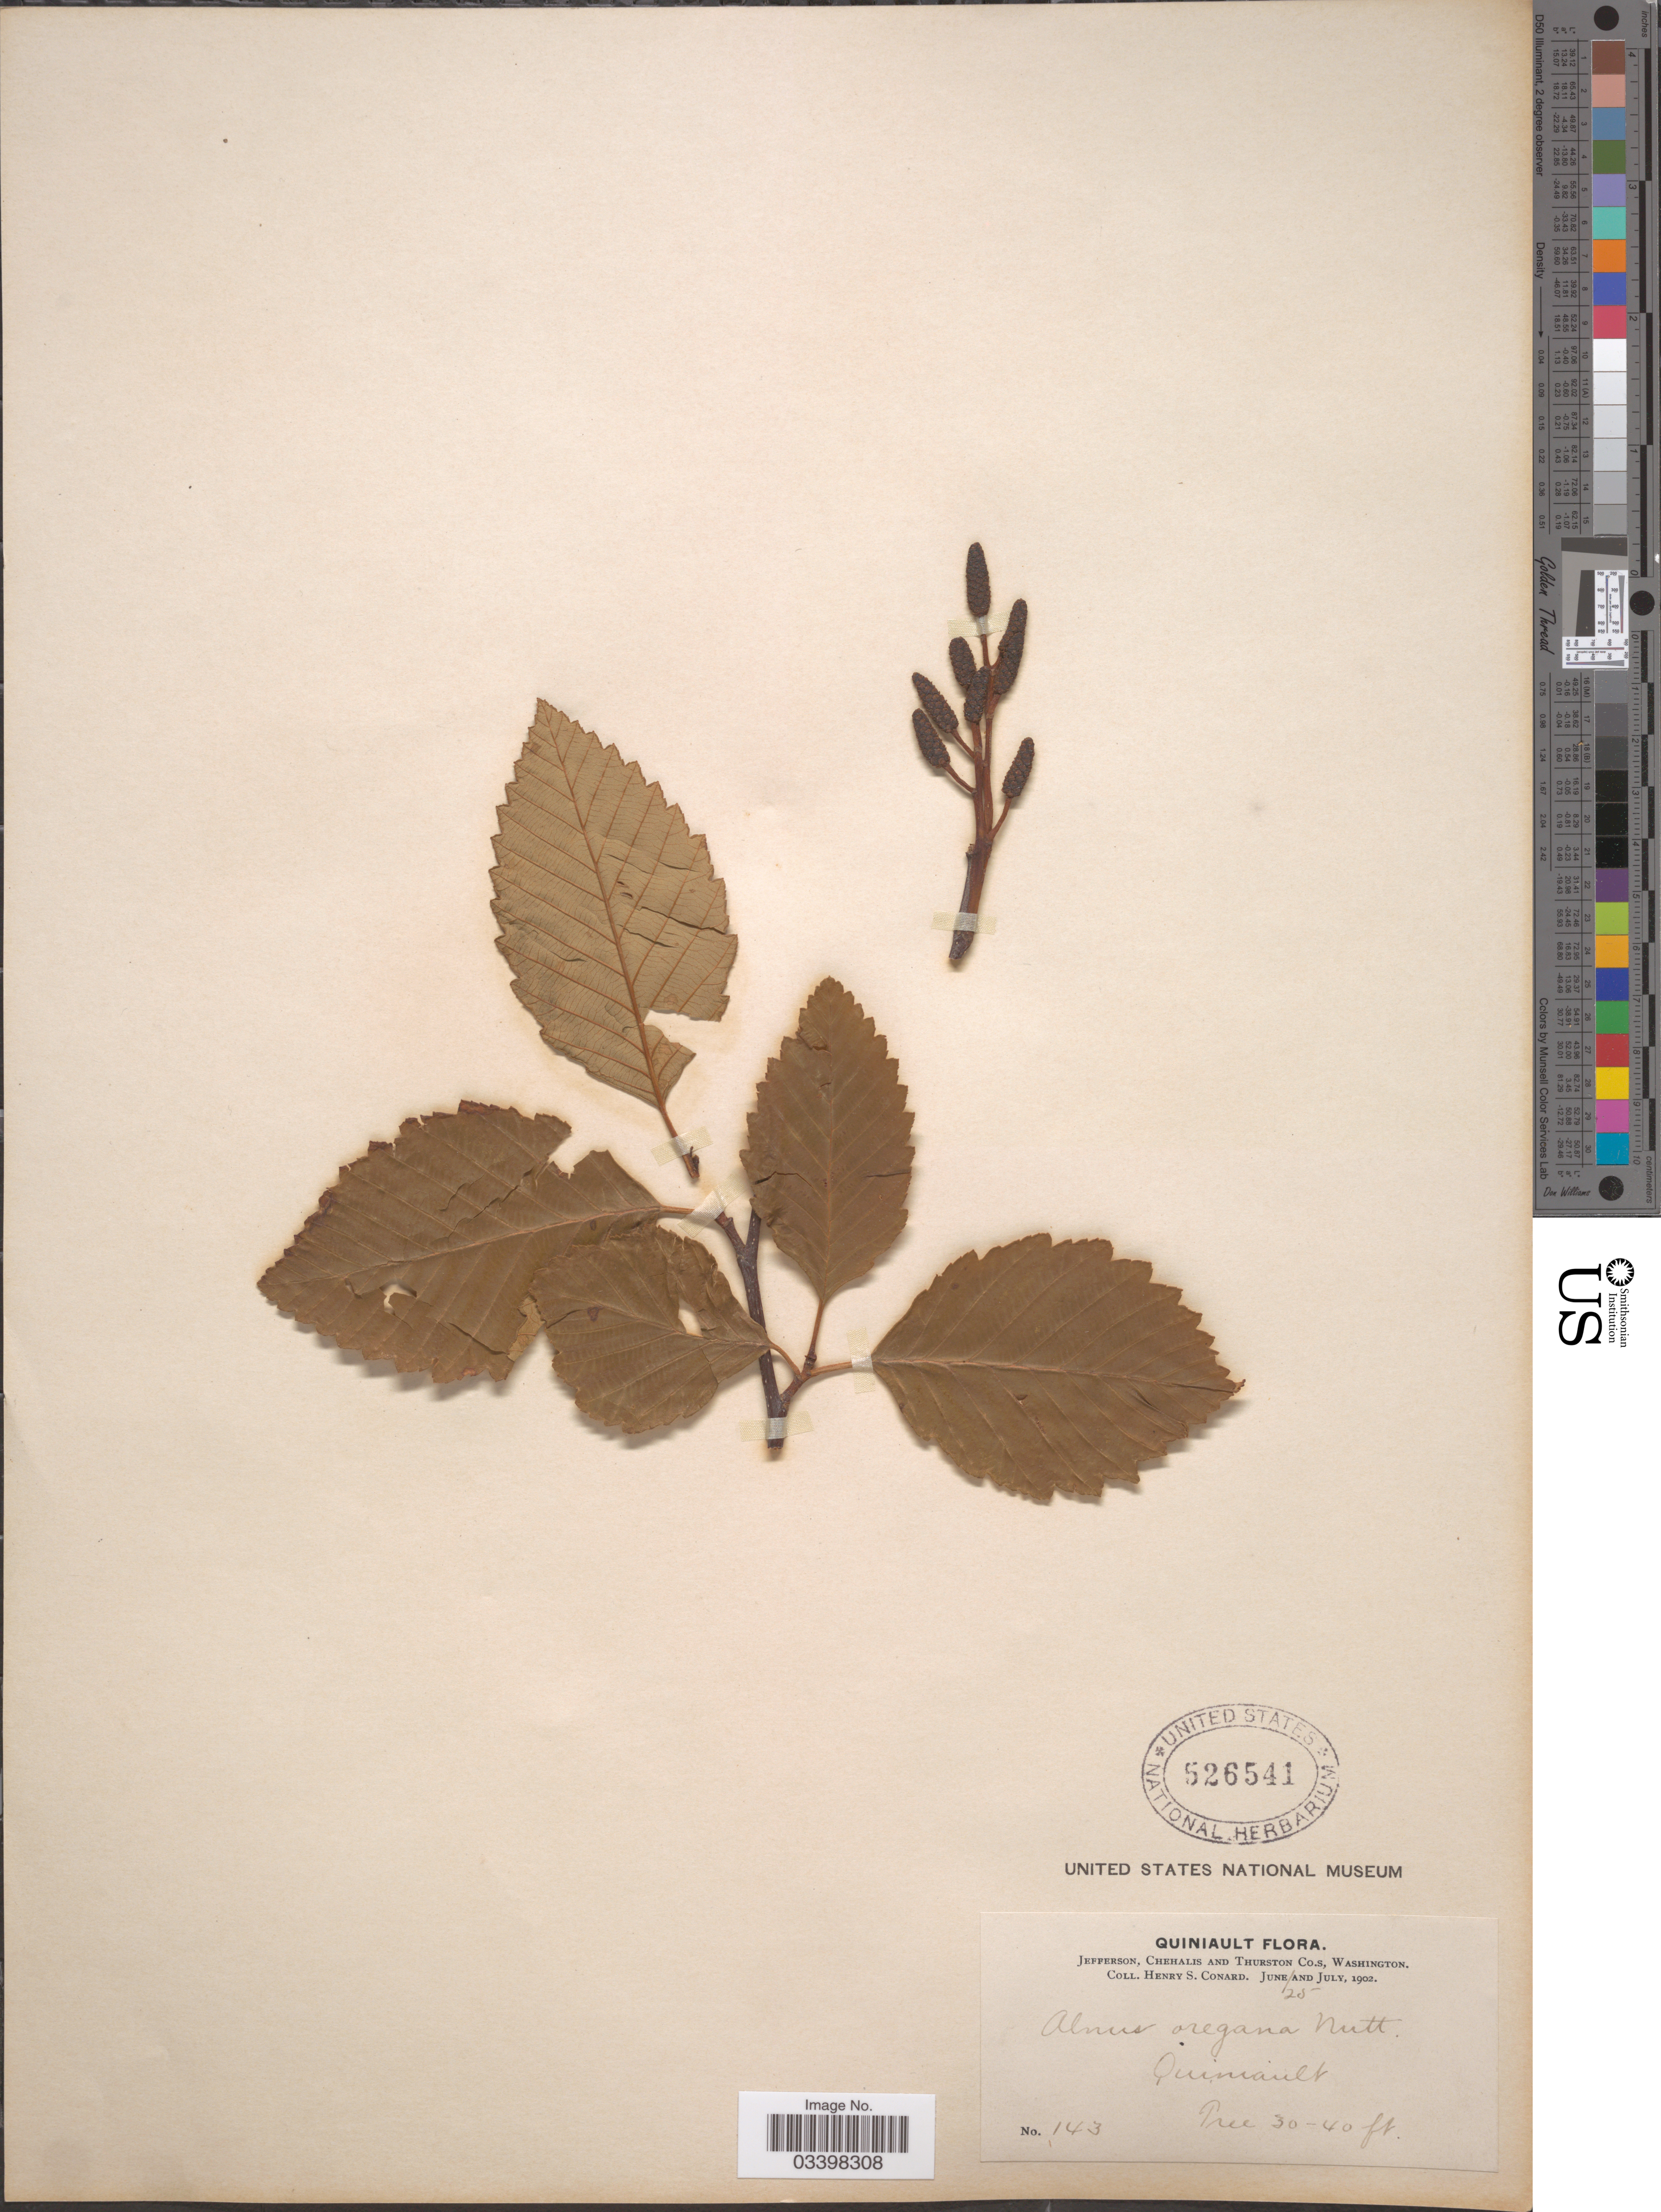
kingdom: Plantae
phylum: Tracheophyta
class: Magnoliopsida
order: Fagales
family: Betulaceae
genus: Alnus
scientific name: Alnus rubra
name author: Bong.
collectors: H. S. Conard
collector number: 143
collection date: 1902-06-25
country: United States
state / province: Washington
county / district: Thurston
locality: Quiniault. Jefferson, Chehalis and Thurston Co.s.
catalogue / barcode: US 526541